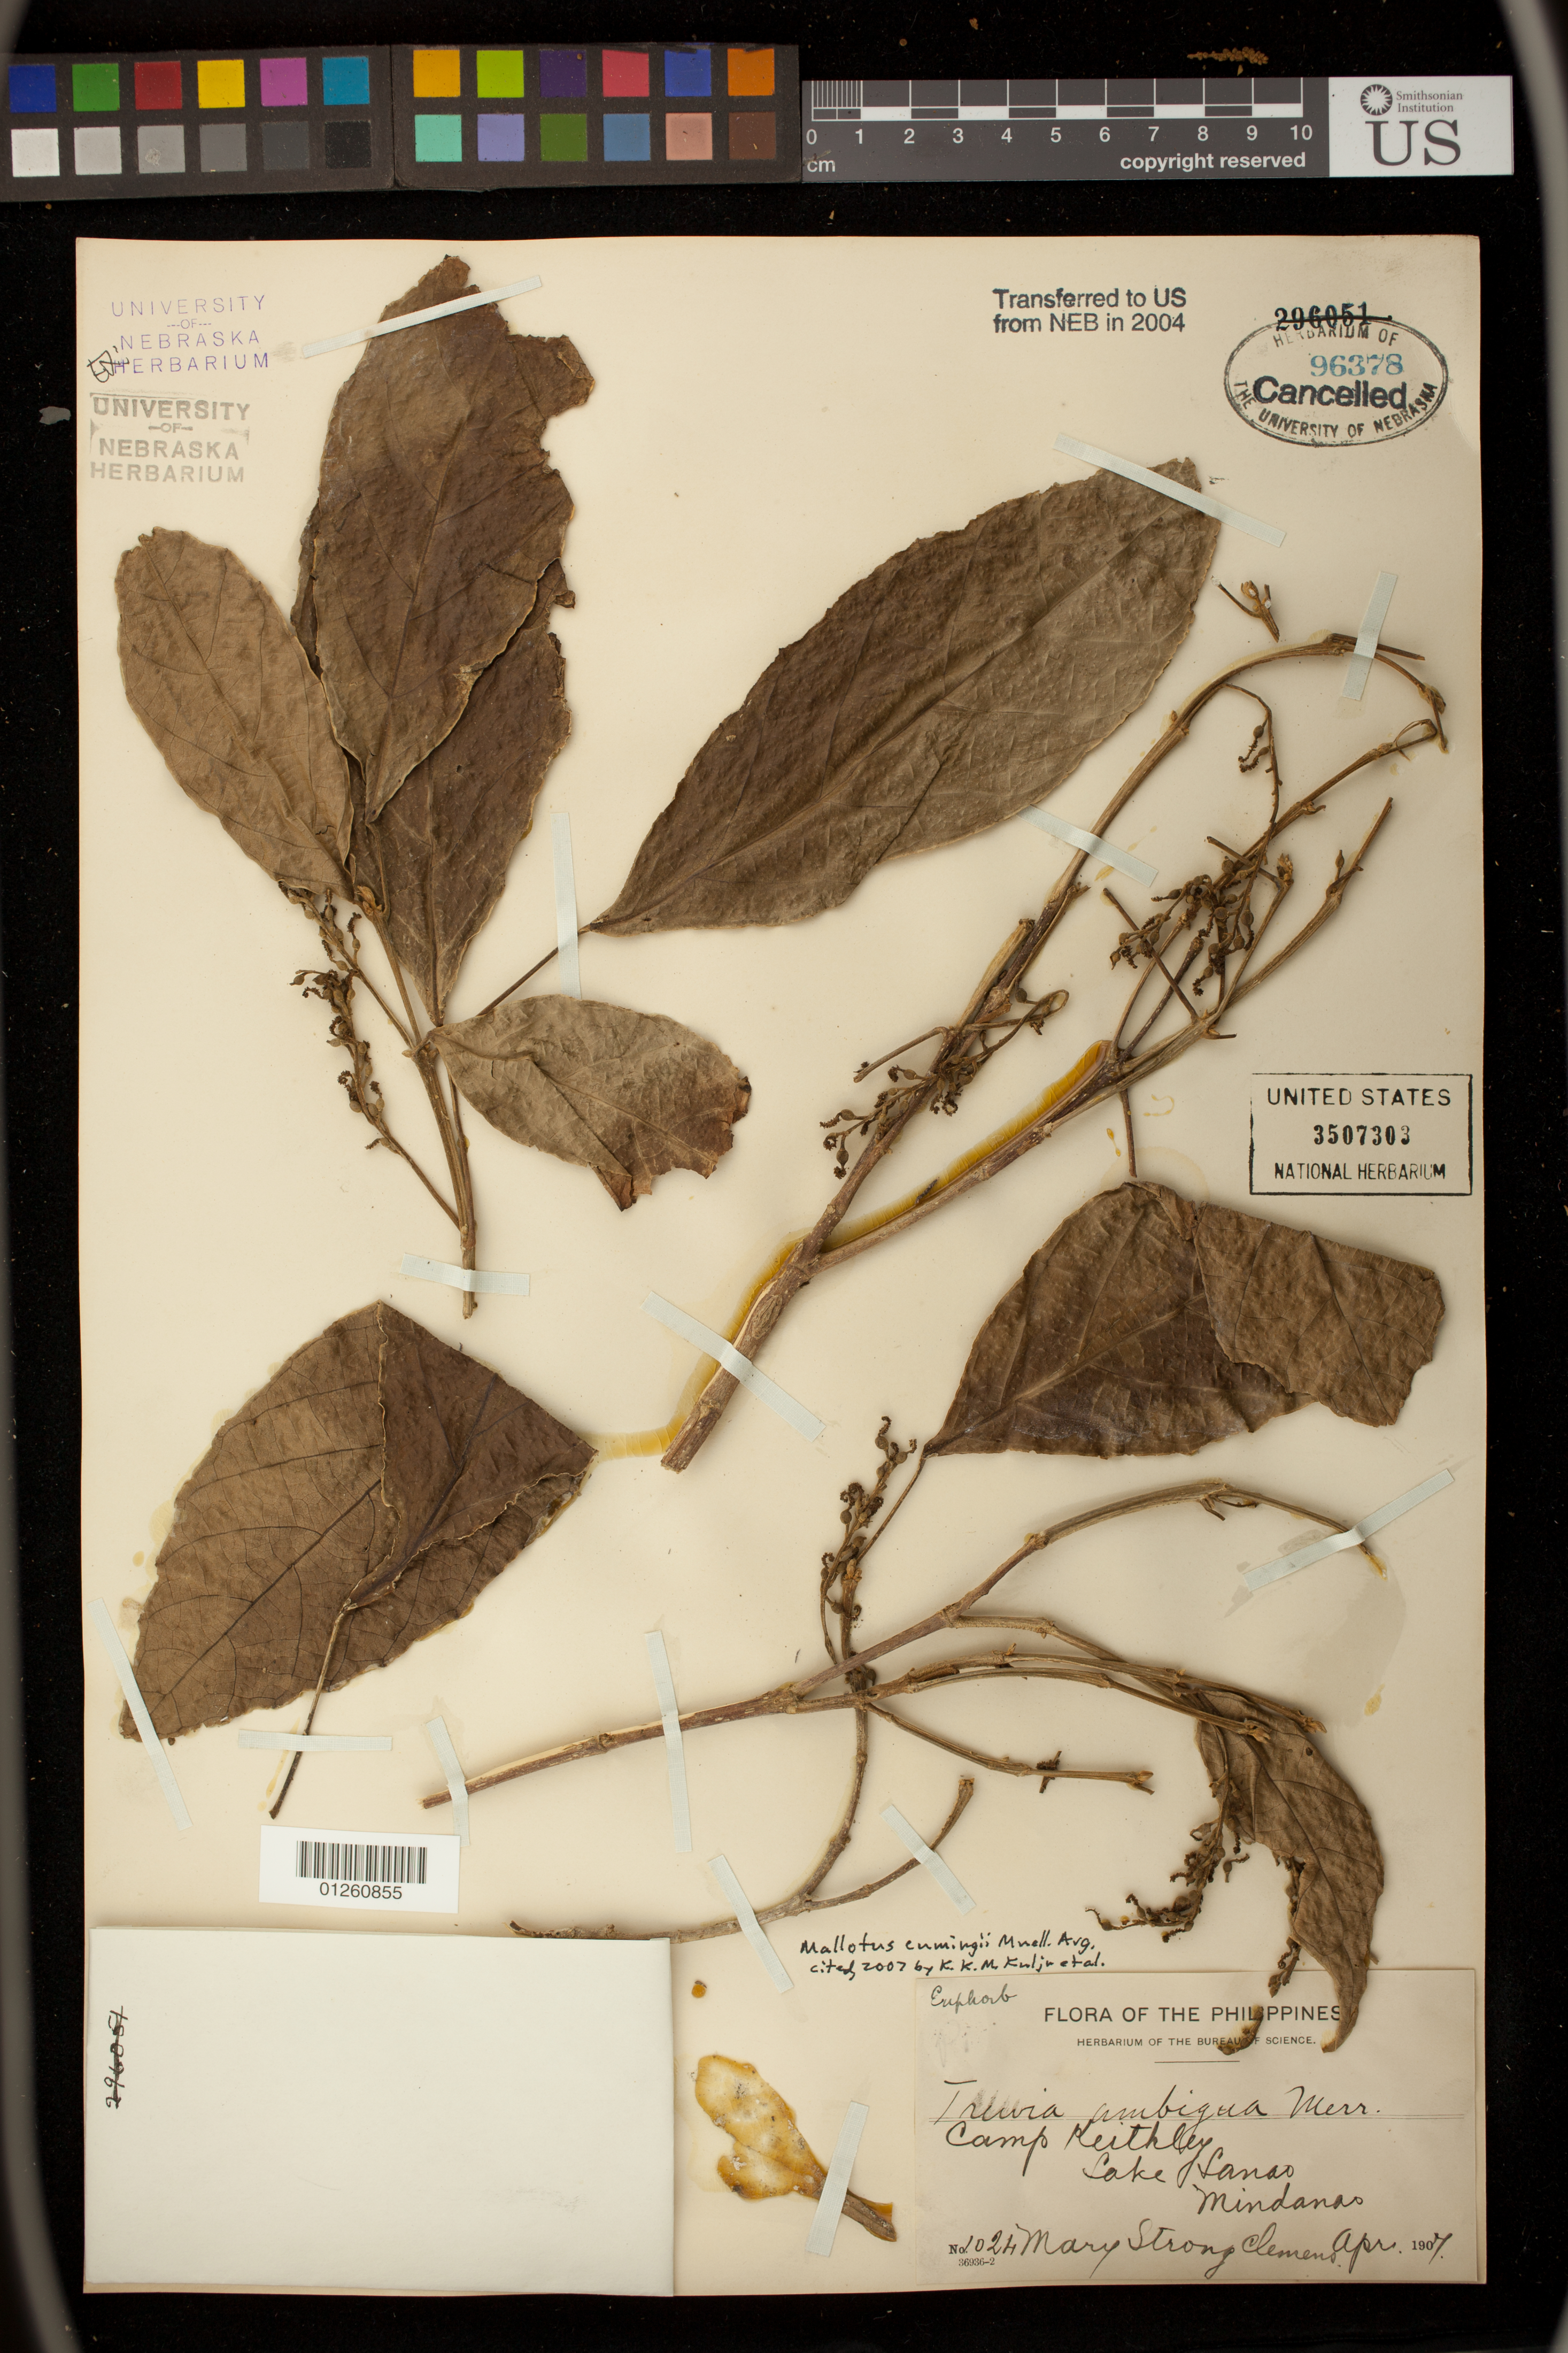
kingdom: Plantae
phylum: Tracheophyta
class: Magnoliopsida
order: Malpighiales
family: Euphorbiaceae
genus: Mallotus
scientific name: Mallotus cumingii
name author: Müll. Arg.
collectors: M. S. Clemens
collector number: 1024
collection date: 1907-04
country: Philippines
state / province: Muslim Mindanao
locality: Camp Keithley, Lake Lanao, Mindanao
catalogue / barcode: US 3507303